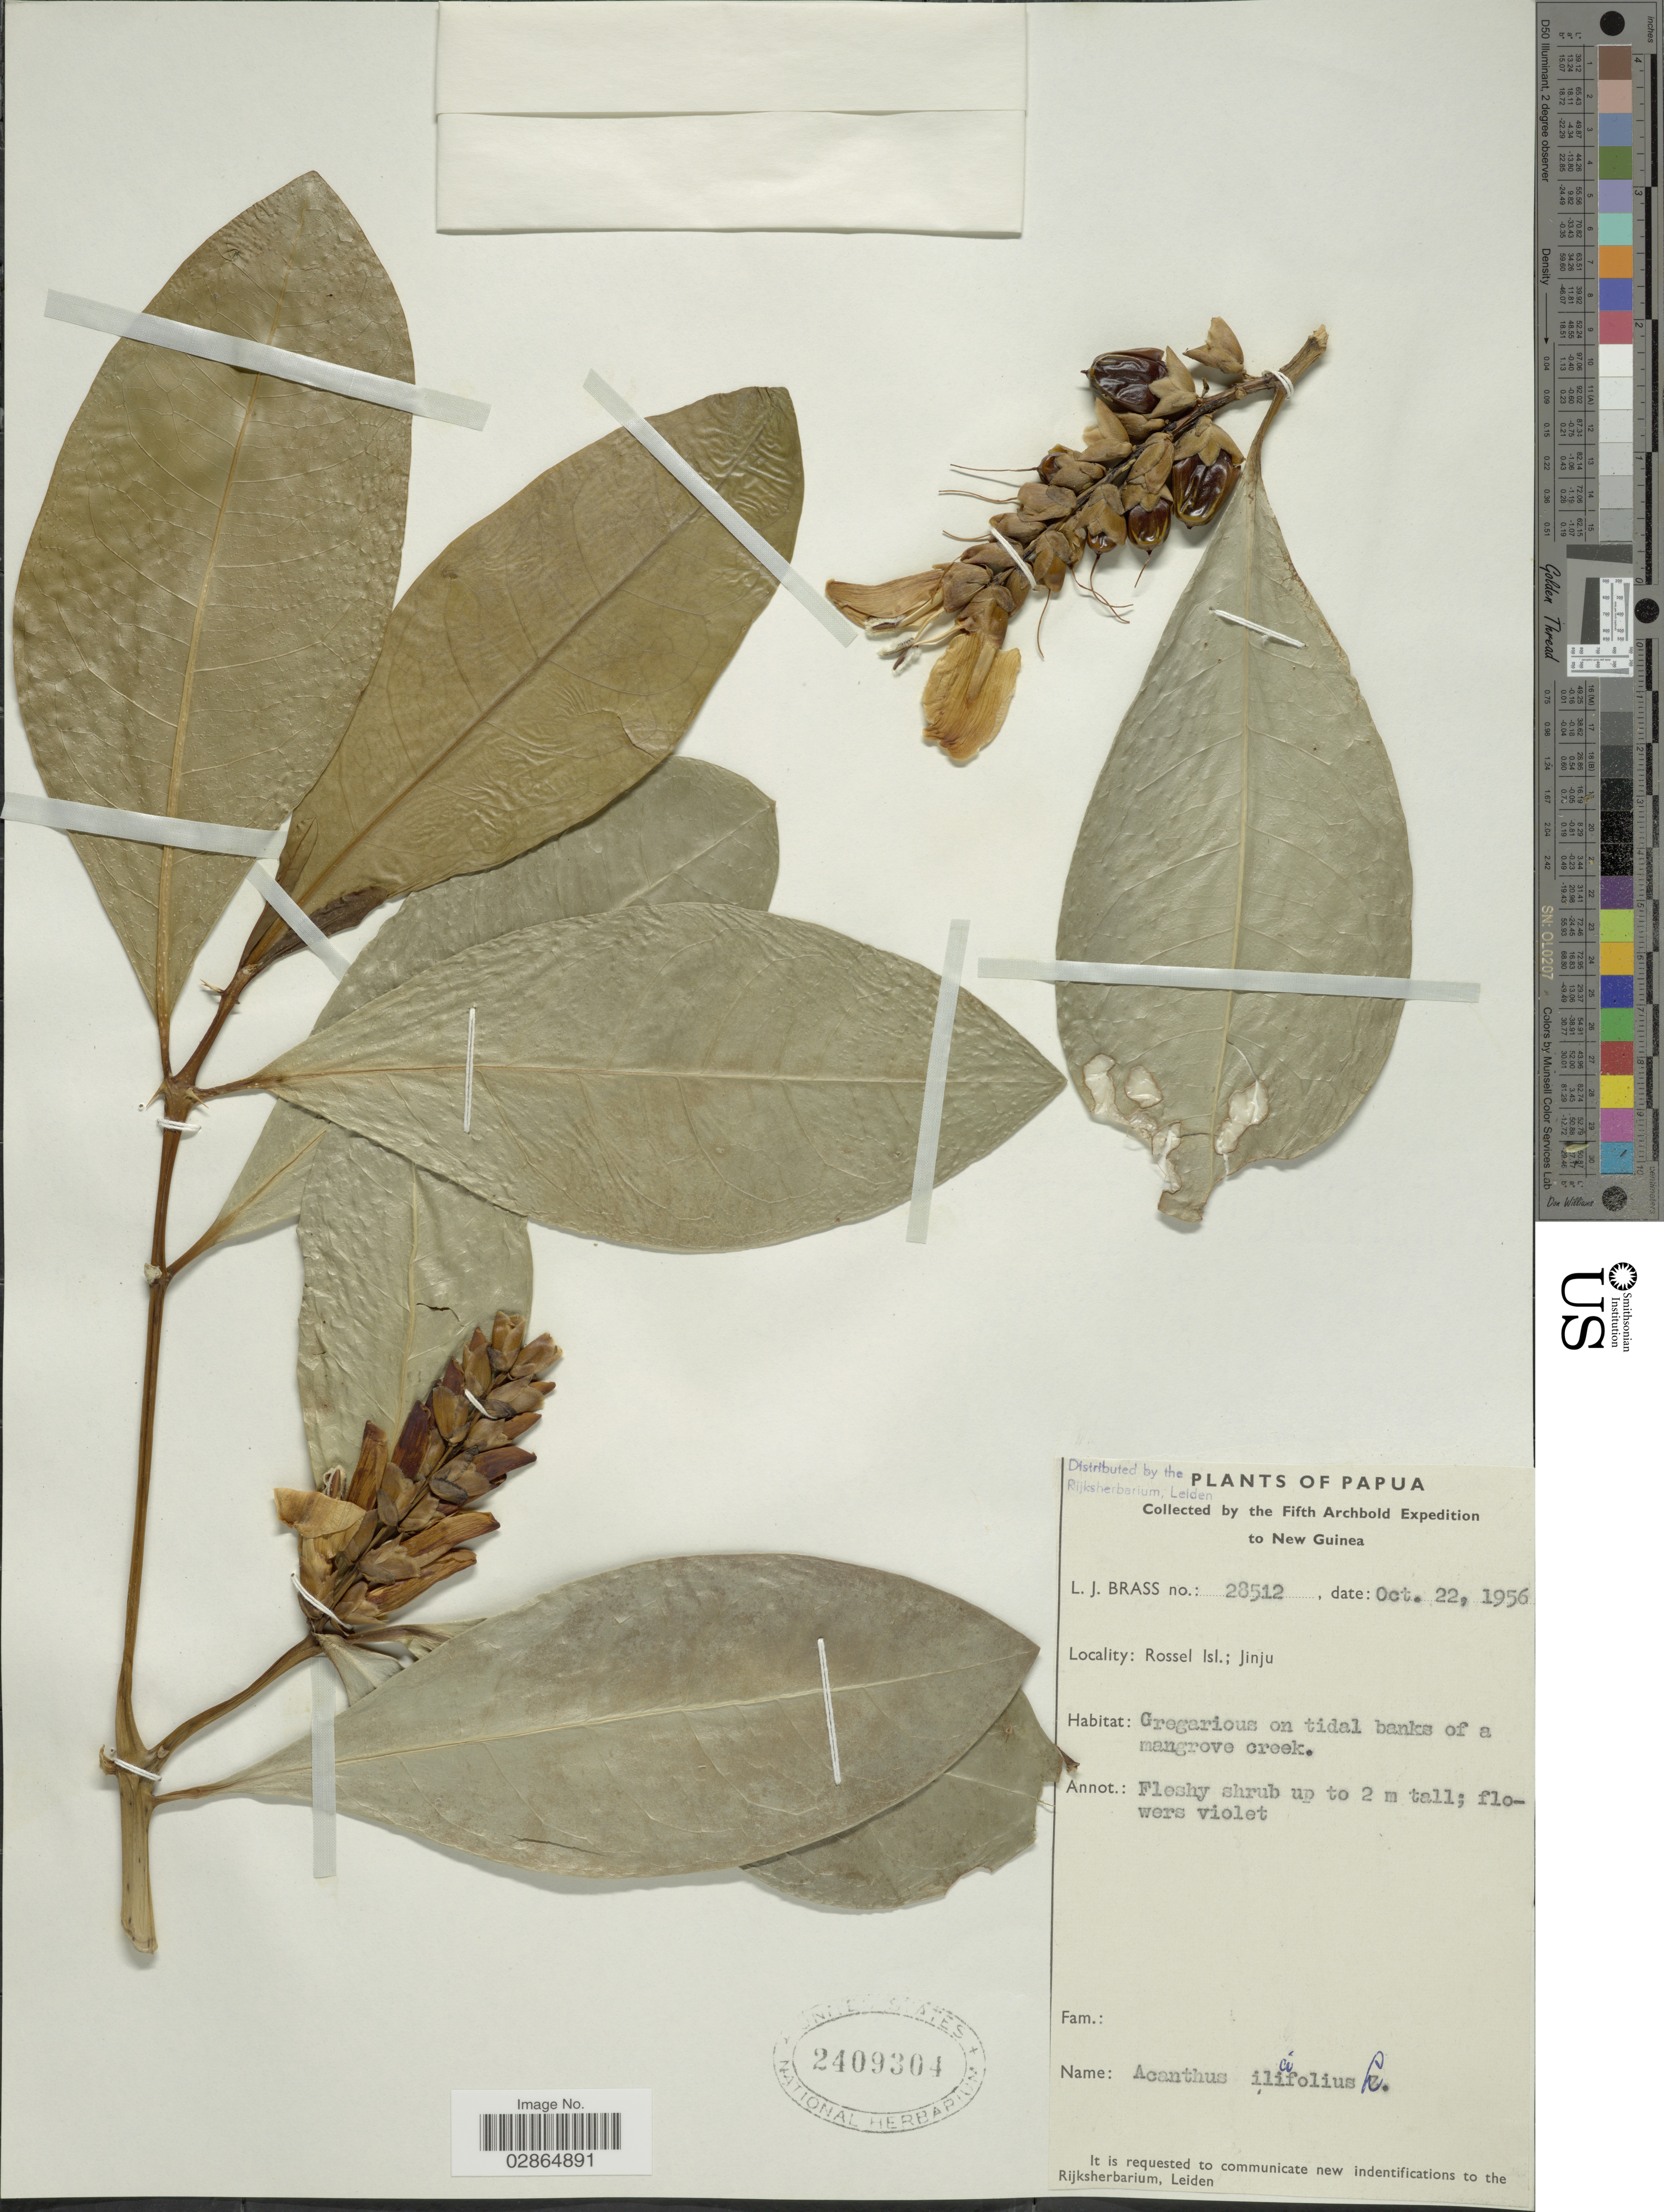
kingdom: Plantae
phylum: Tracheophyta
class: Magnoliopsida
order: Lamiales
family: Acanthaceae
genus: Acanthus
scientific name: Acanthus ilicifolius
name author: L.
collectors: L. J. Brass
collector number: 28512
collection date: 1956-10-22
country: Papua New Guinea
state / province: Milne Bay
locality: Rossel Isl.; Jinju, Papua.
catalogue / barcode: US 2409304